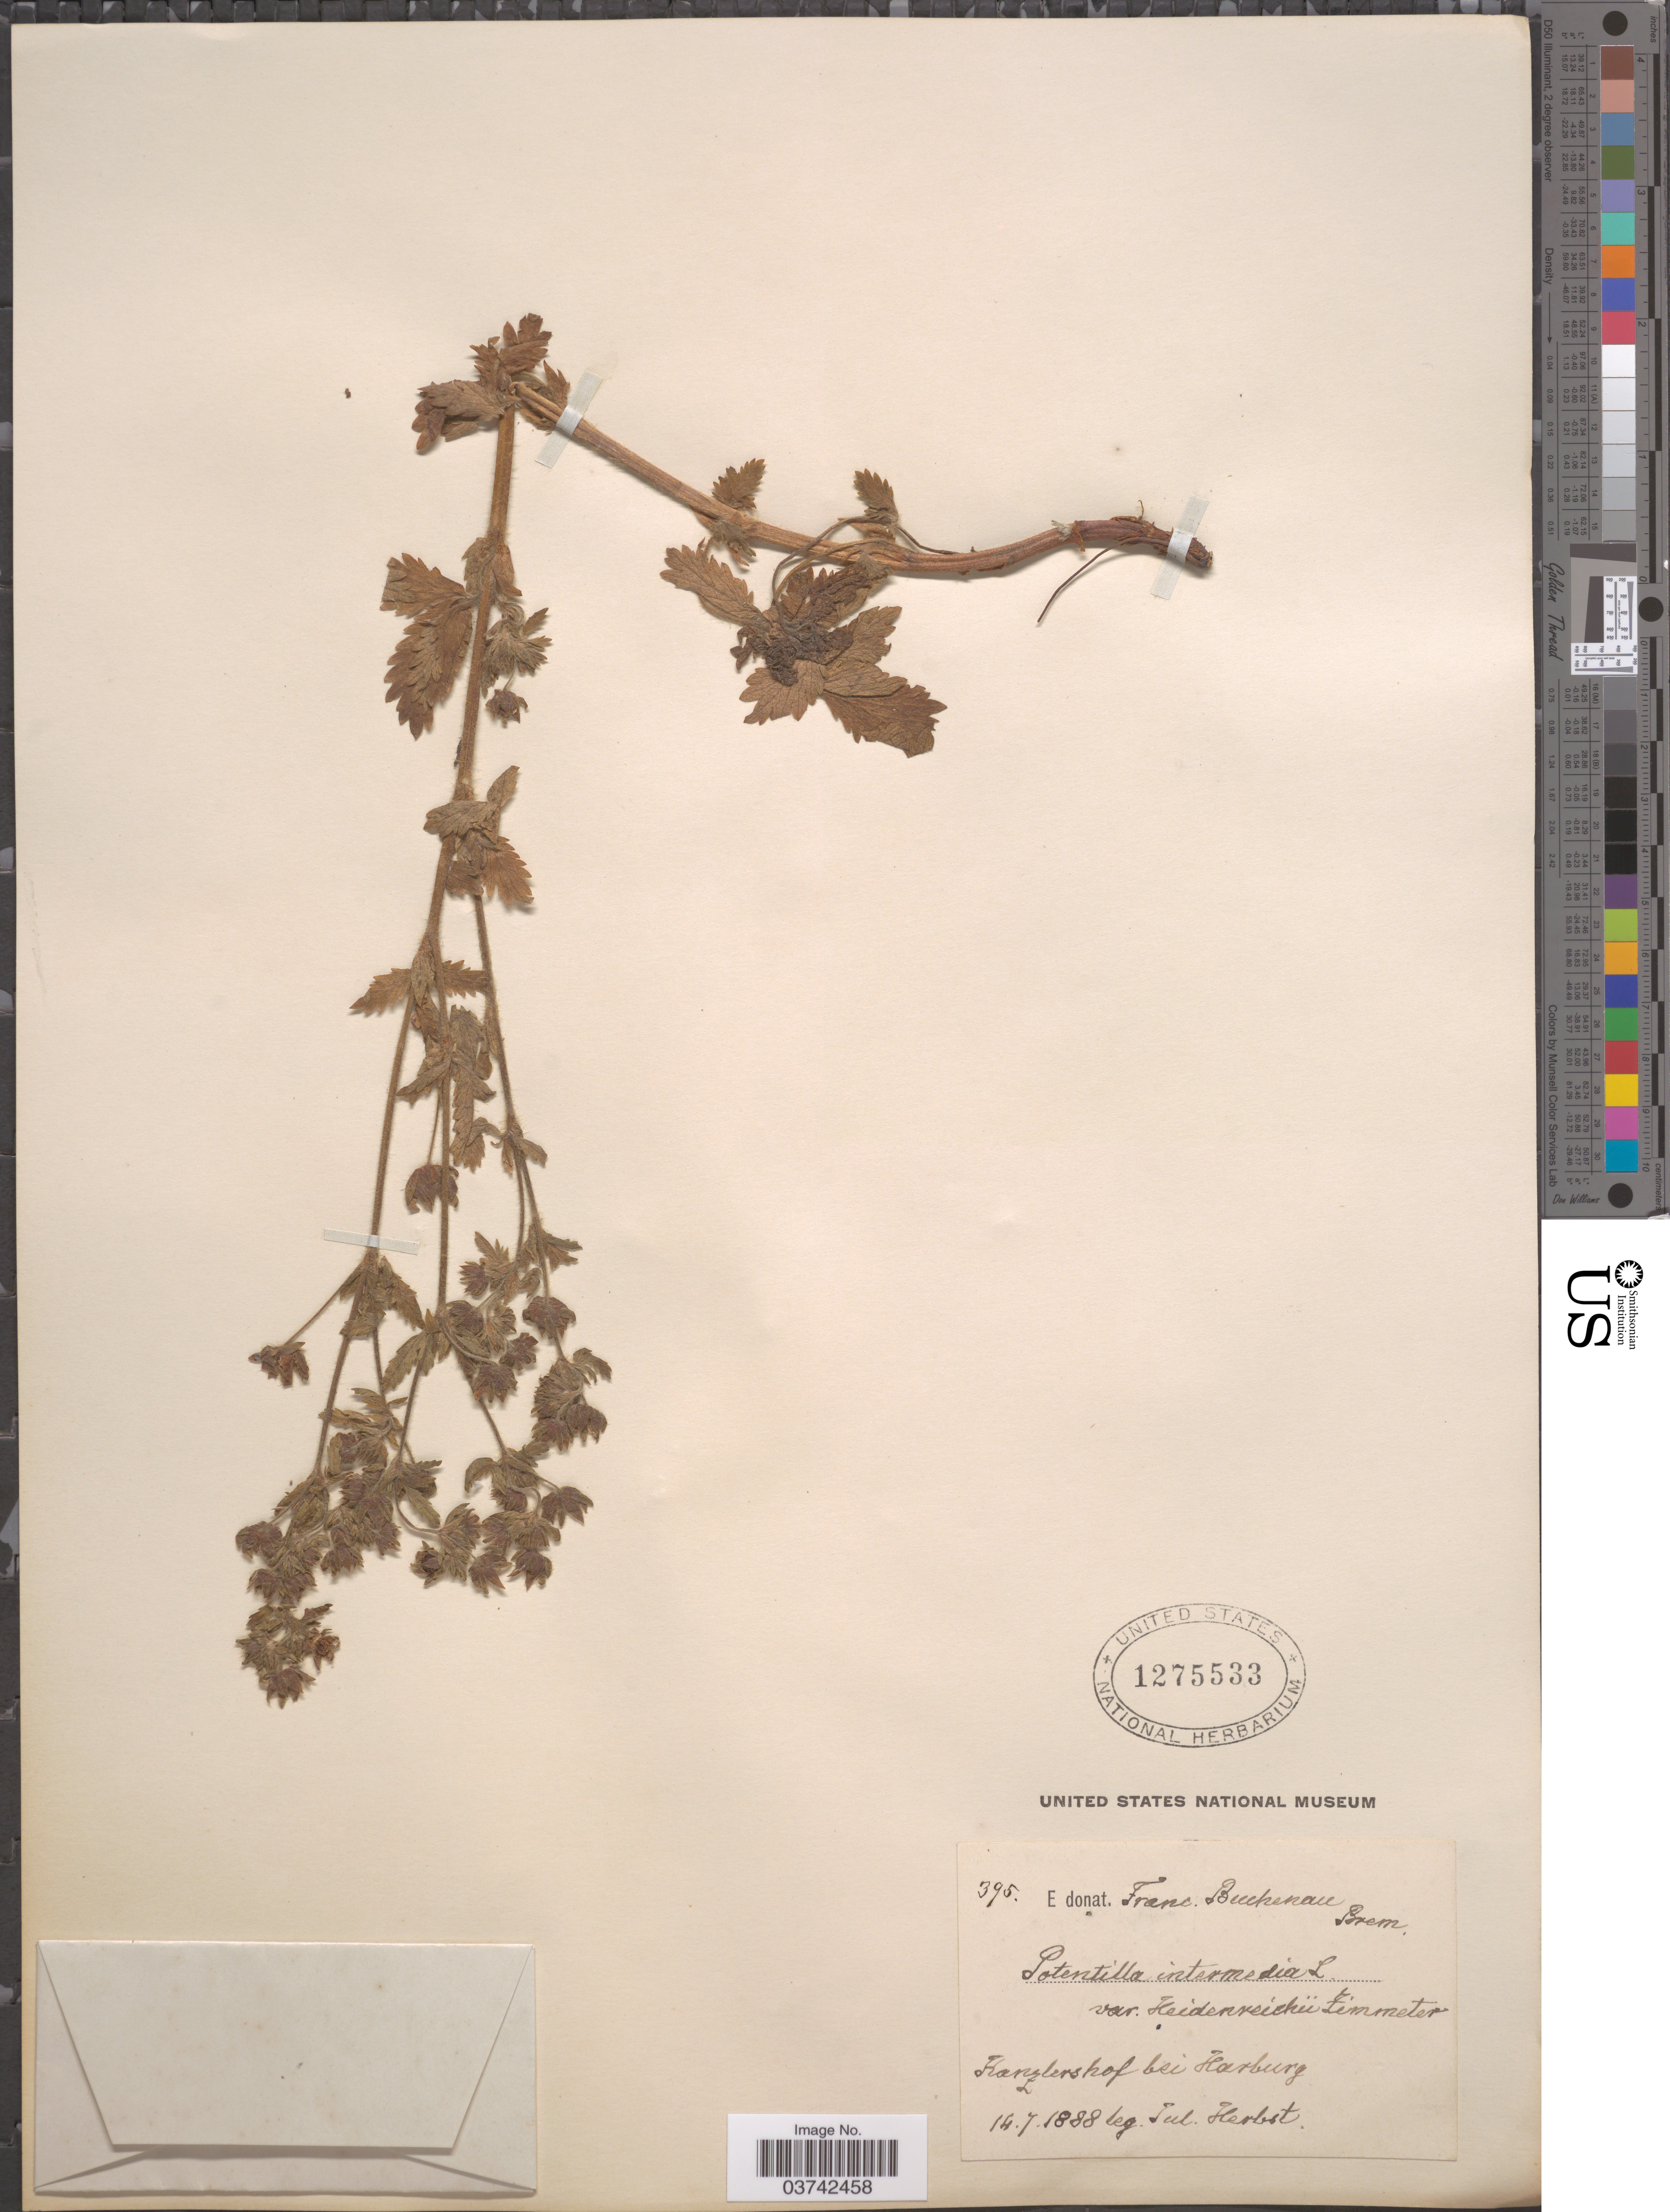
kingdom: Plantae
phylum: Tracheophyta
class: Magnoliopsida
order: Rosales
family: Rosaceae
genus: Potentilla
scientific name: Potentilla intermedia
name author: L.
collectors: -. Herbst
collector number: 395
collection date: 1888-07-14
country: Germany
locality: Kanzlershof bei Harburg.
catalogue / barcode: US 1275533